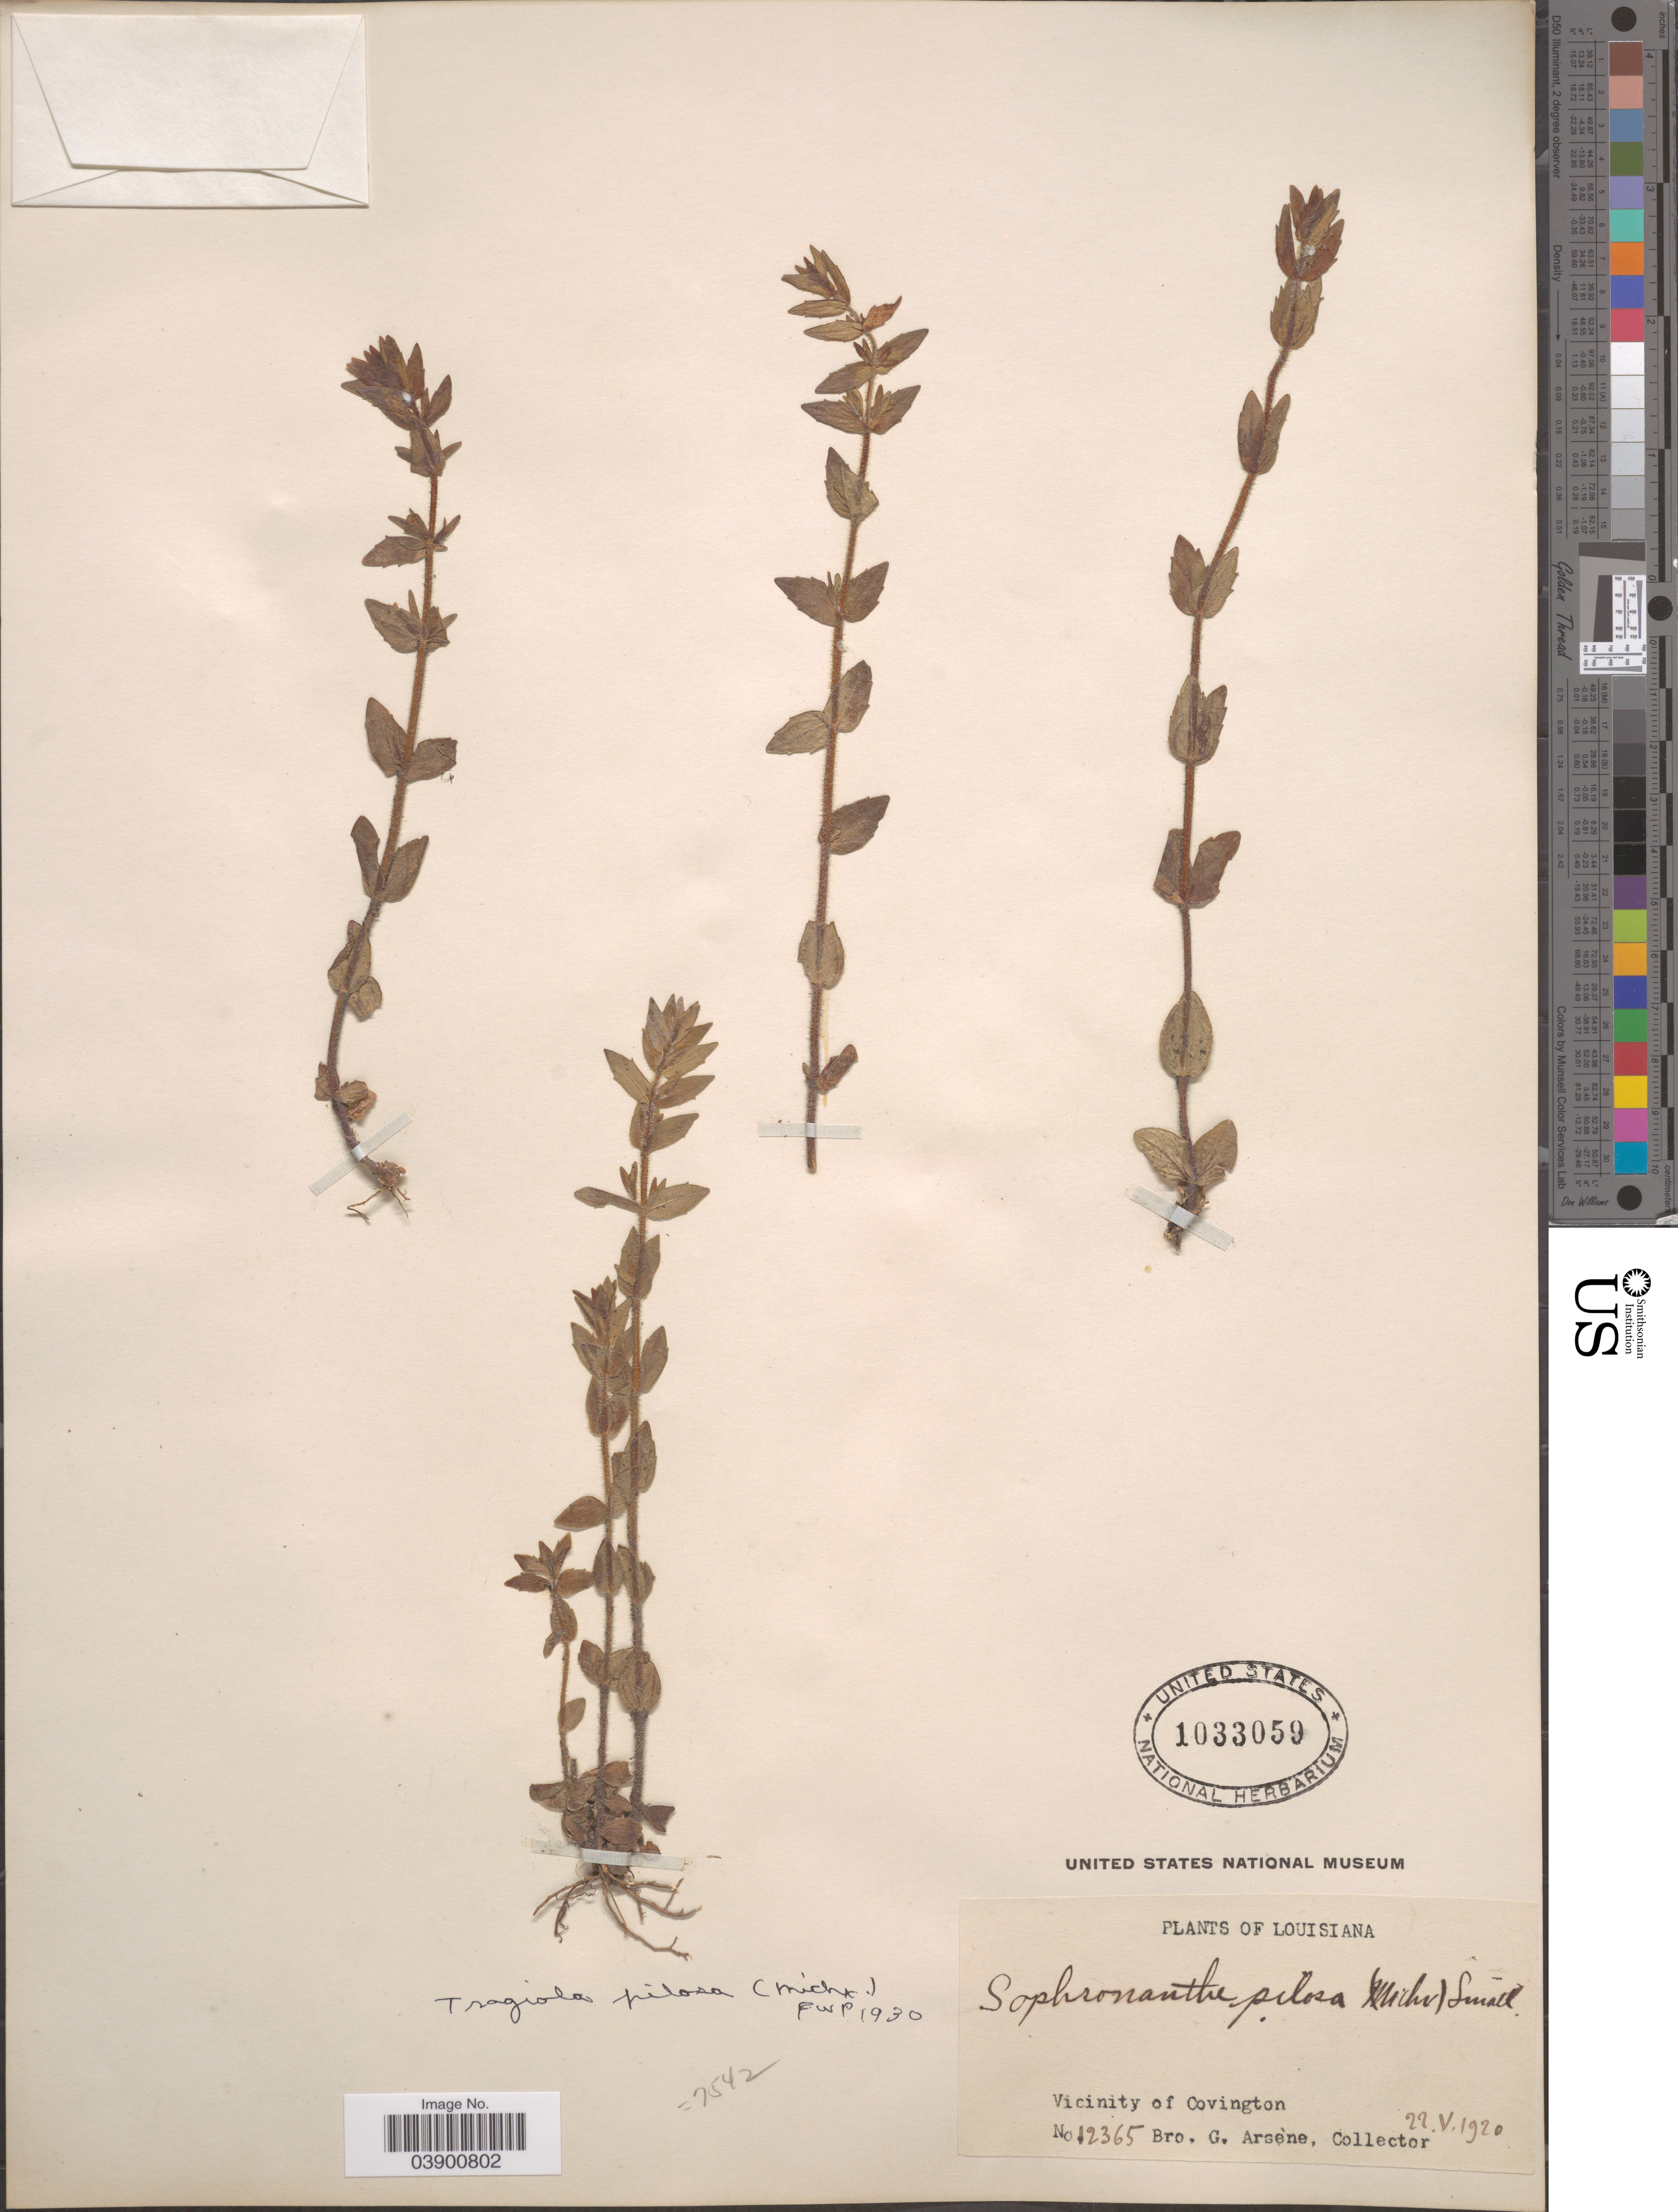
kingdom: Plantae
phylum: Tracheophyta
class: Magnoliopsida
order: Lamiales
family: Plantaginaceae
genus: Gratiola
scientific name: Gratiola pilosa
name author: Michx.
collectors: Bro. G. Arsène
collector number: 12365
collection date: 1920-05-22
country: United States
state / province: Louisiana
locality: Vicinity of Covington.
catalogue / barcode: US 1033059